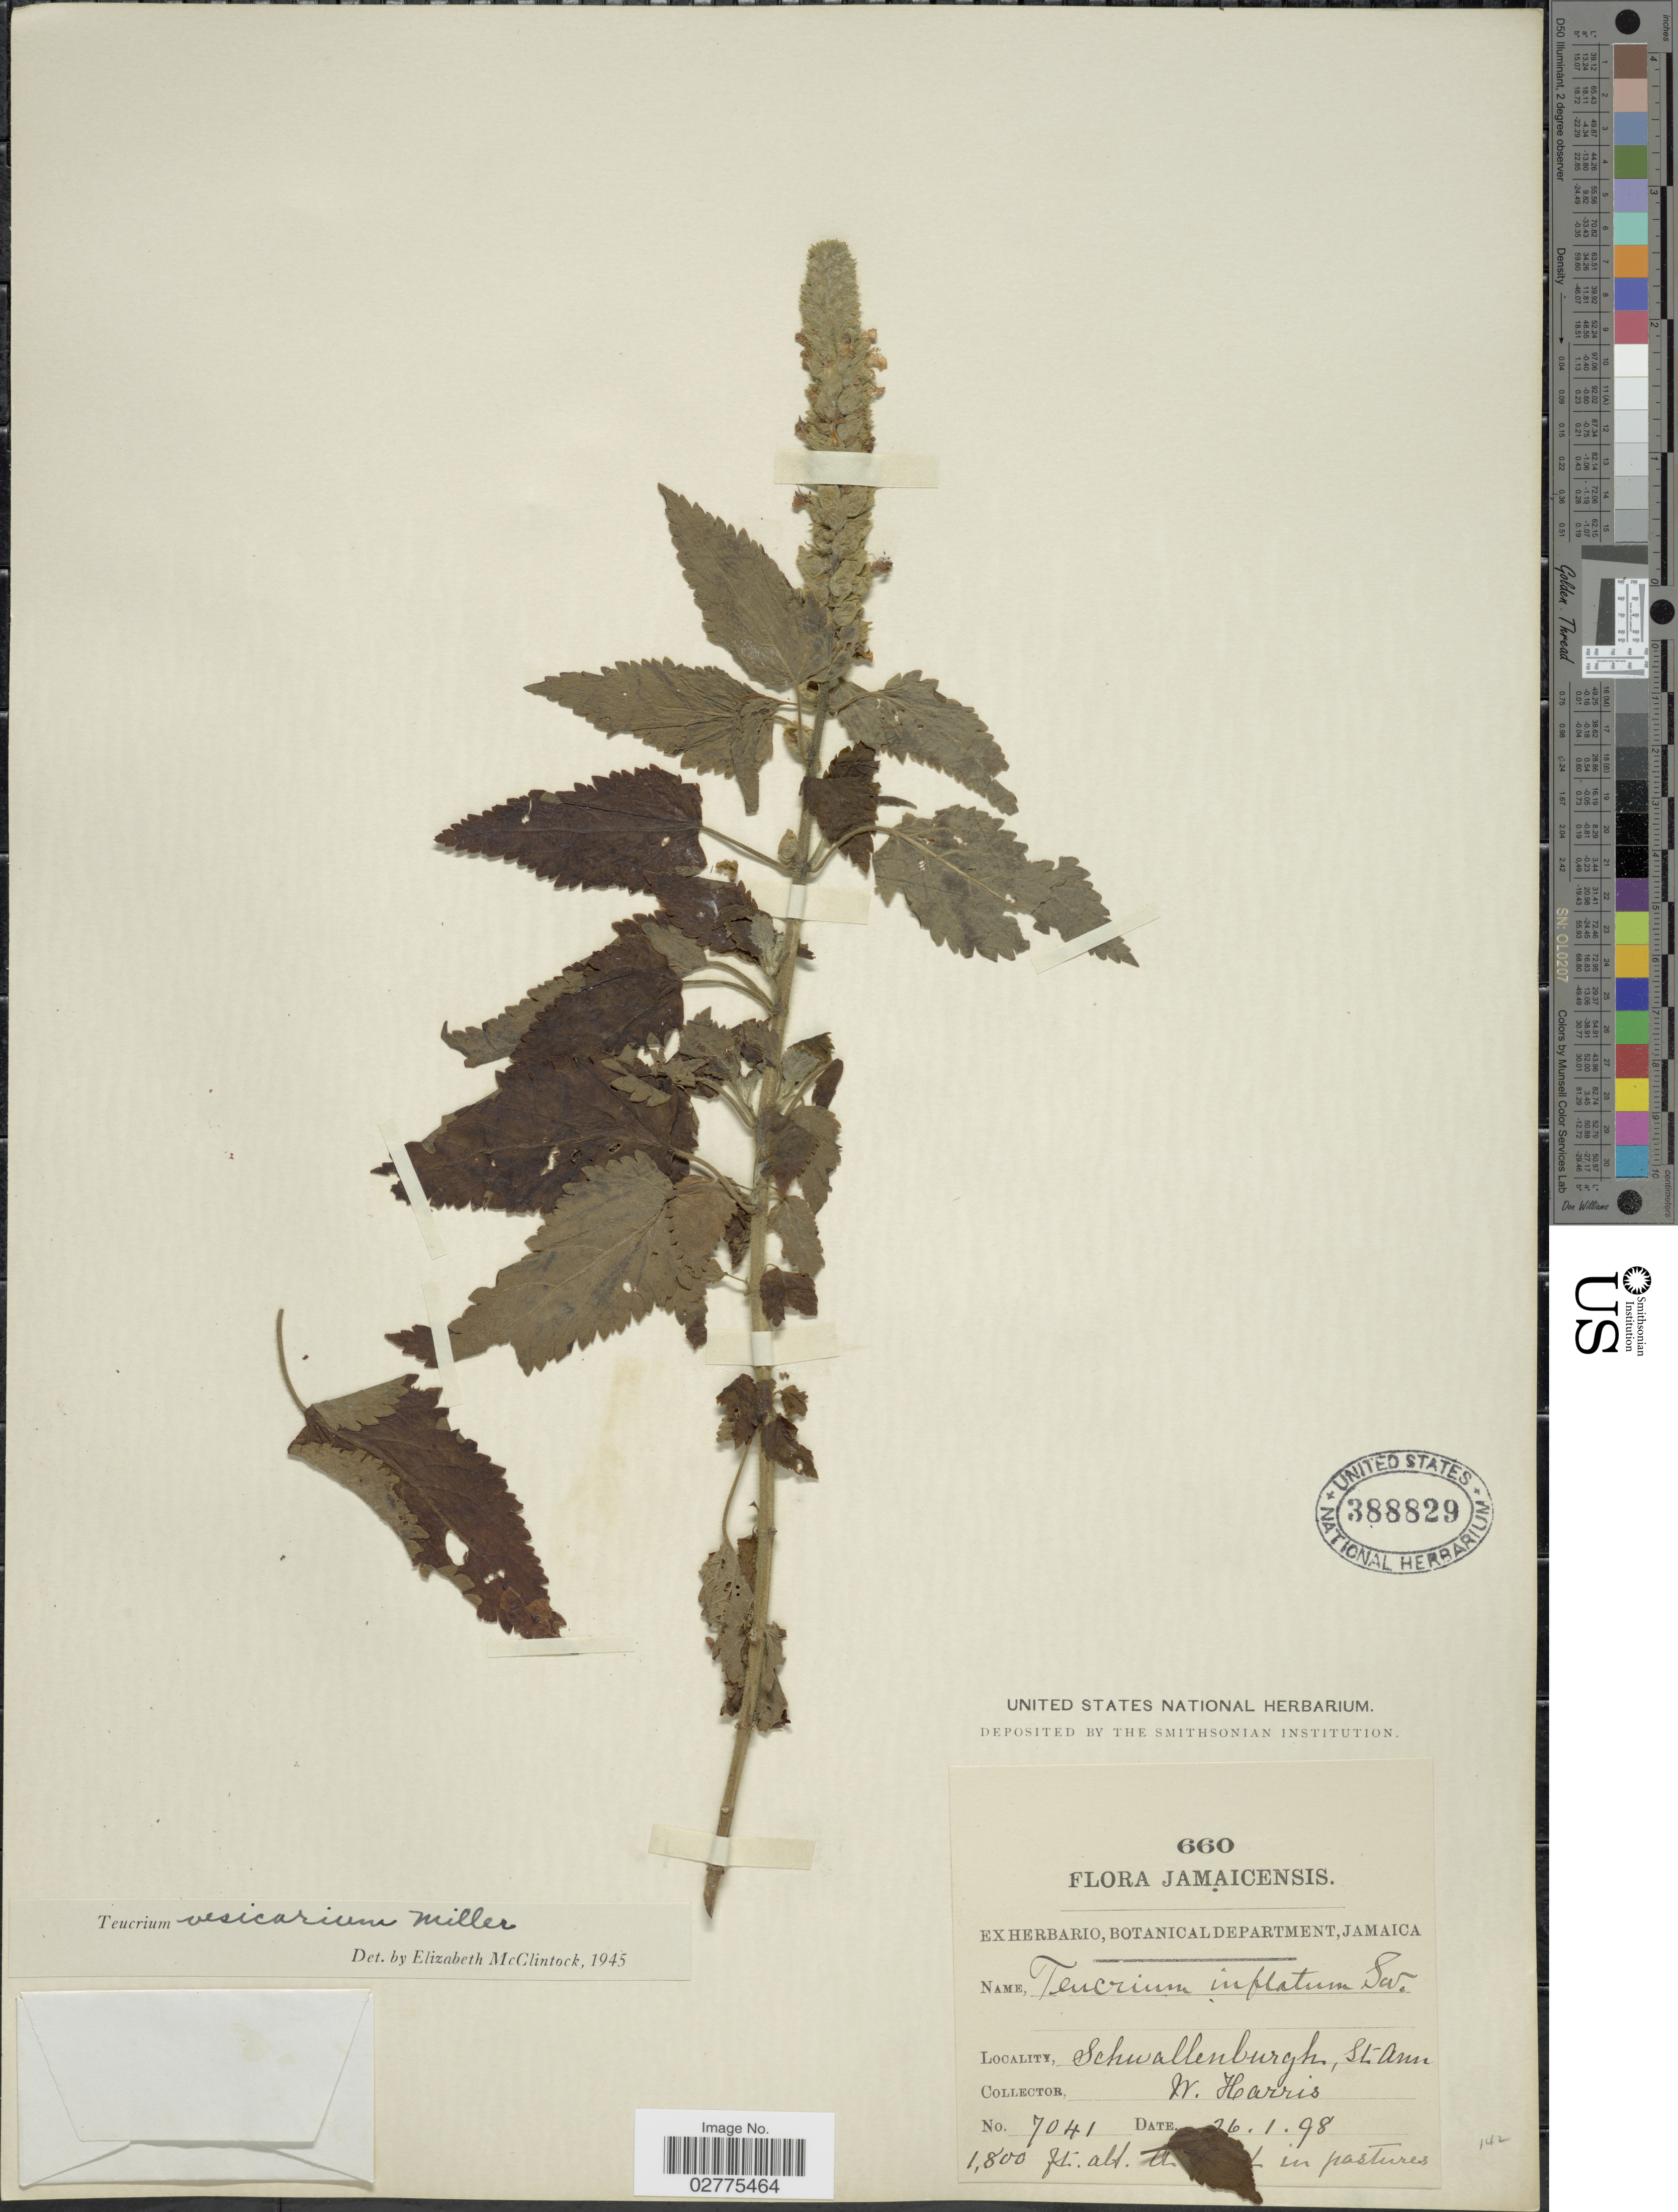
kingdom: Plantae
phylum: Tracheophyta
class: Magnoliopsida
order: Lamiales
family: Lamiaceae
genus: Teucrium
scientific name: Teucrium vesicarium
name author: Mill.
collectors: W. Harris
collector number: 7041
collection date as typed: Transcribed d/m/y: 26/1/98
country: Jamaica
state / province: Saint Ann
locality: Schwallenburgh, St. Ann.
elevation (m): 549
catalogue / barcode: US 388829